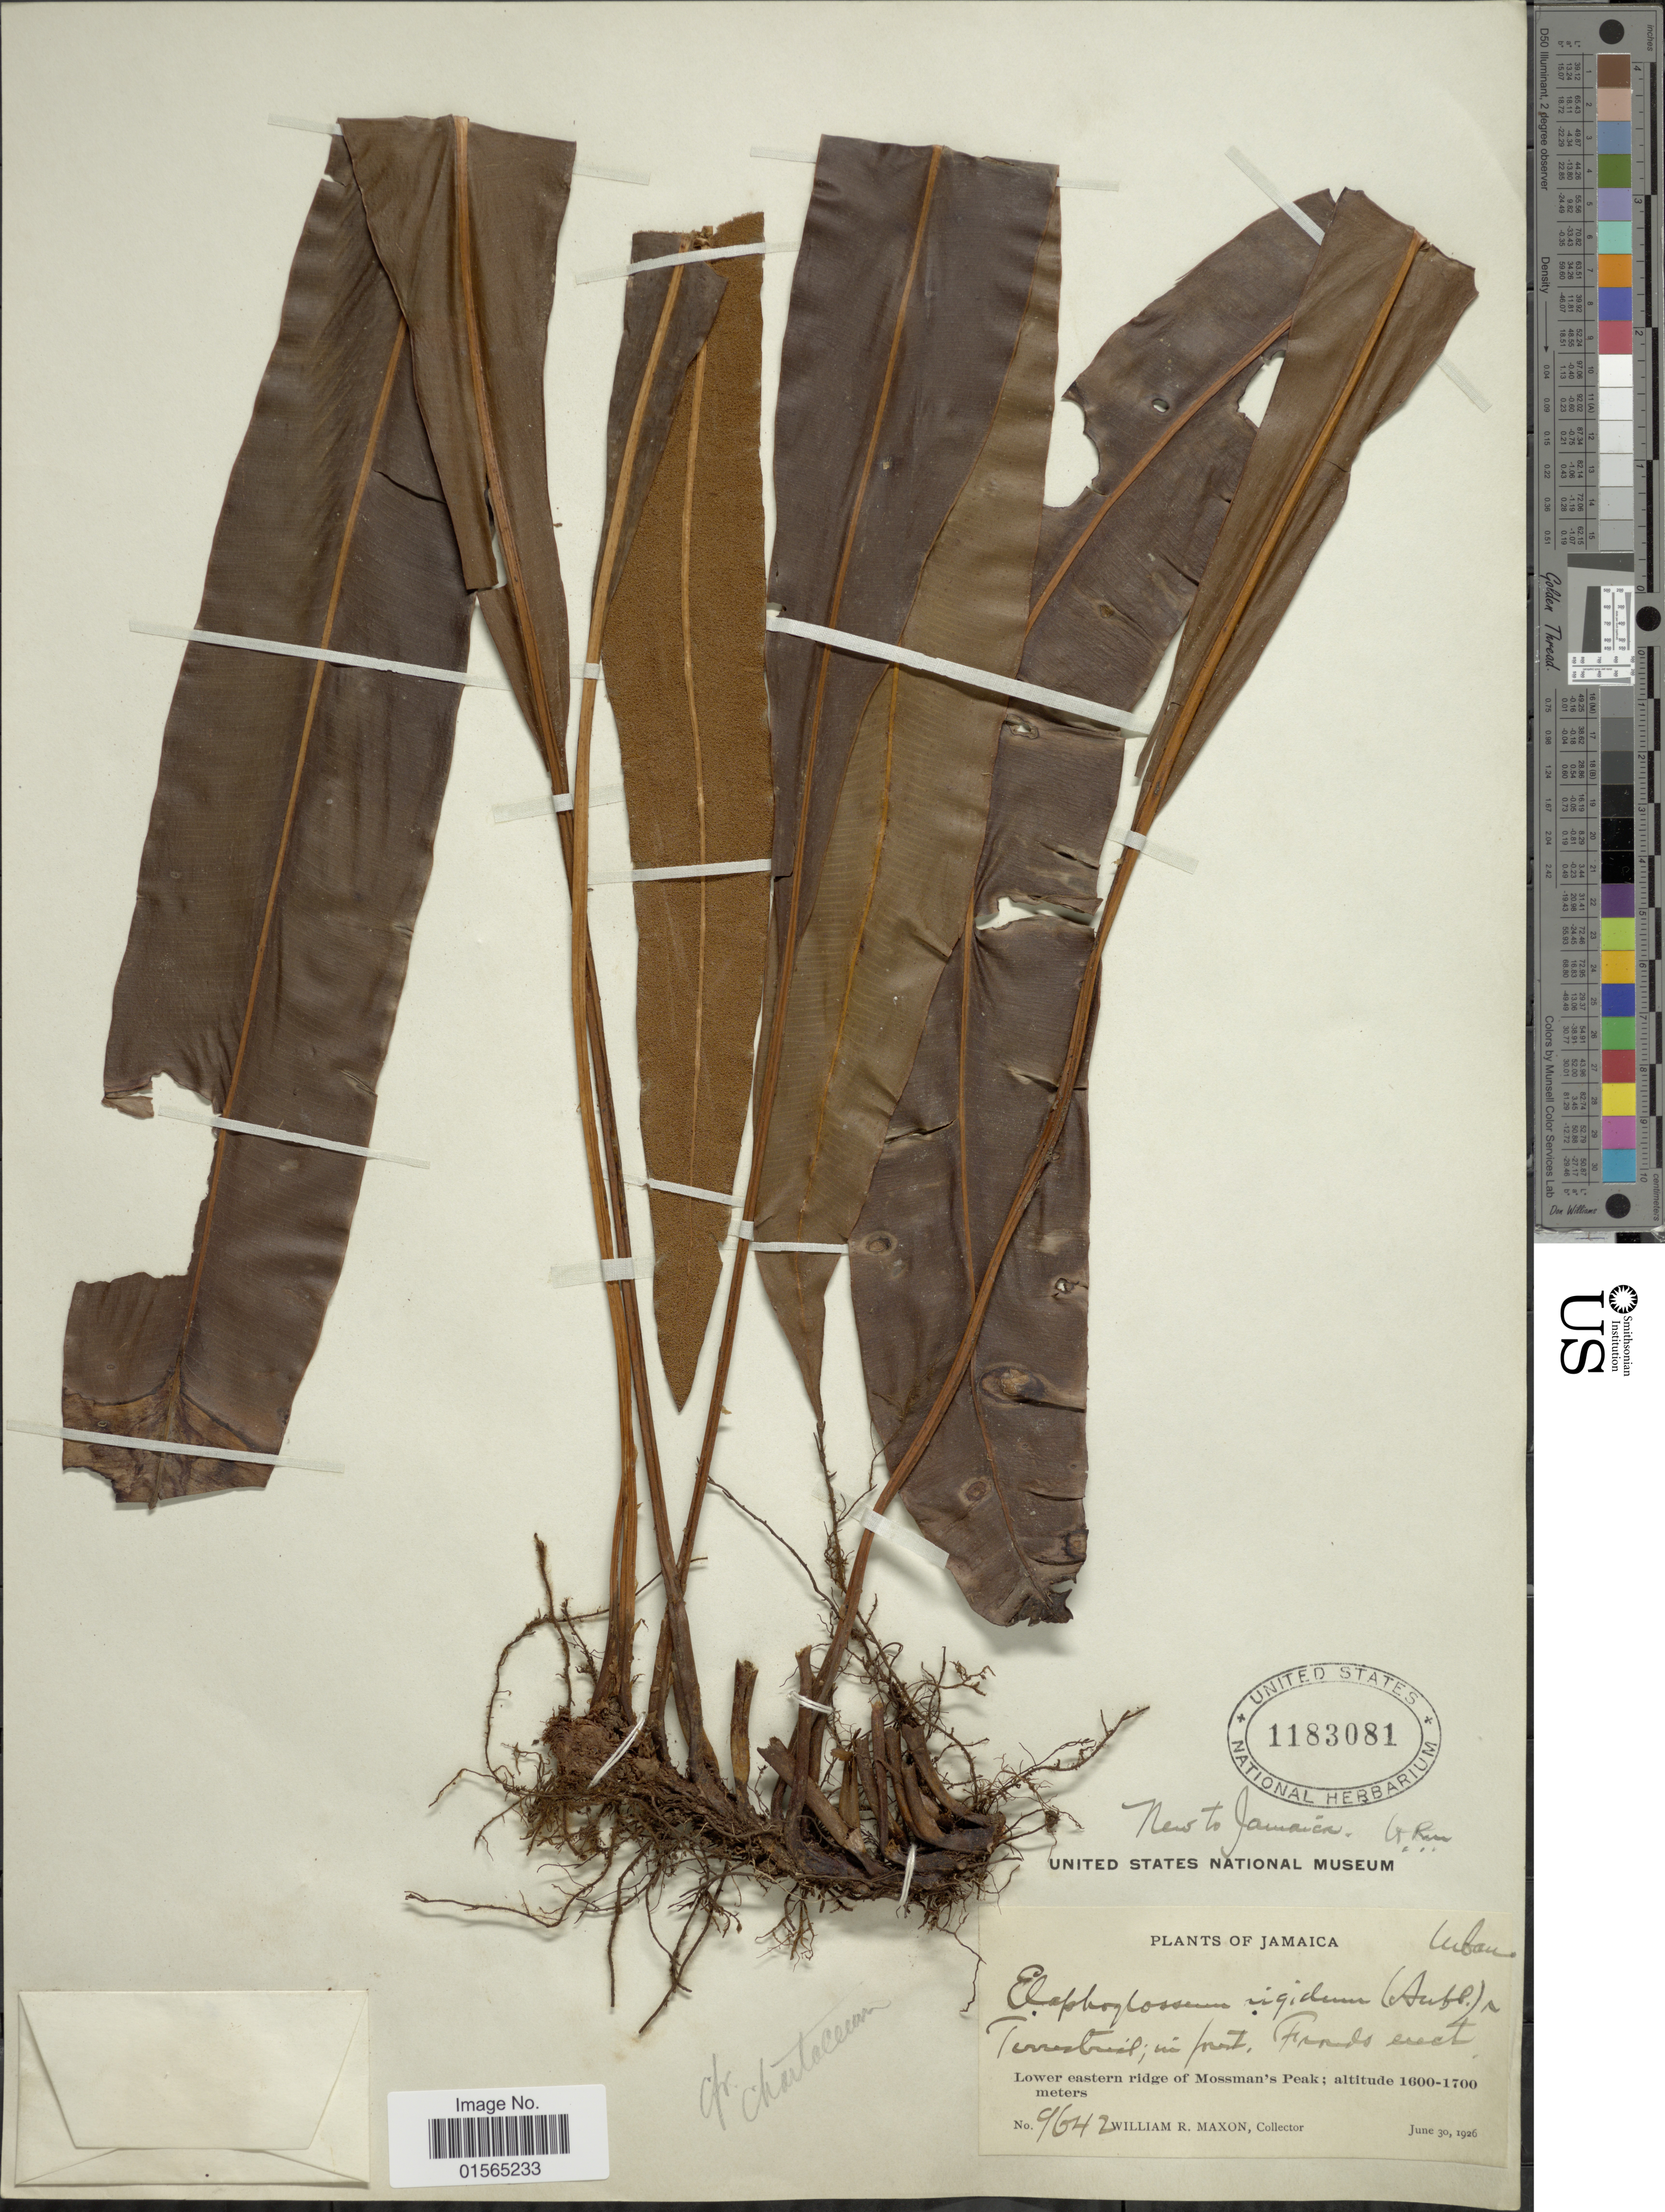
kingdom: Plantae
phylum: Tracheophyta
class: Polypodiopsida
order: Polypodiales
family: Dryopteridaceae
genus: Elaphoglossum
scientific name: Elaphoglossum chartaceum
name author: (Baker ex Jenman) C. Chr.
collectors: W. R. Maxon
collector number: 9642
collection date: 1926-06-30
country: Jamaica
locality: Lower eastern ridge of Mossman's Peak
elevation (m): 1600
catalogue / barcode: US 1183081